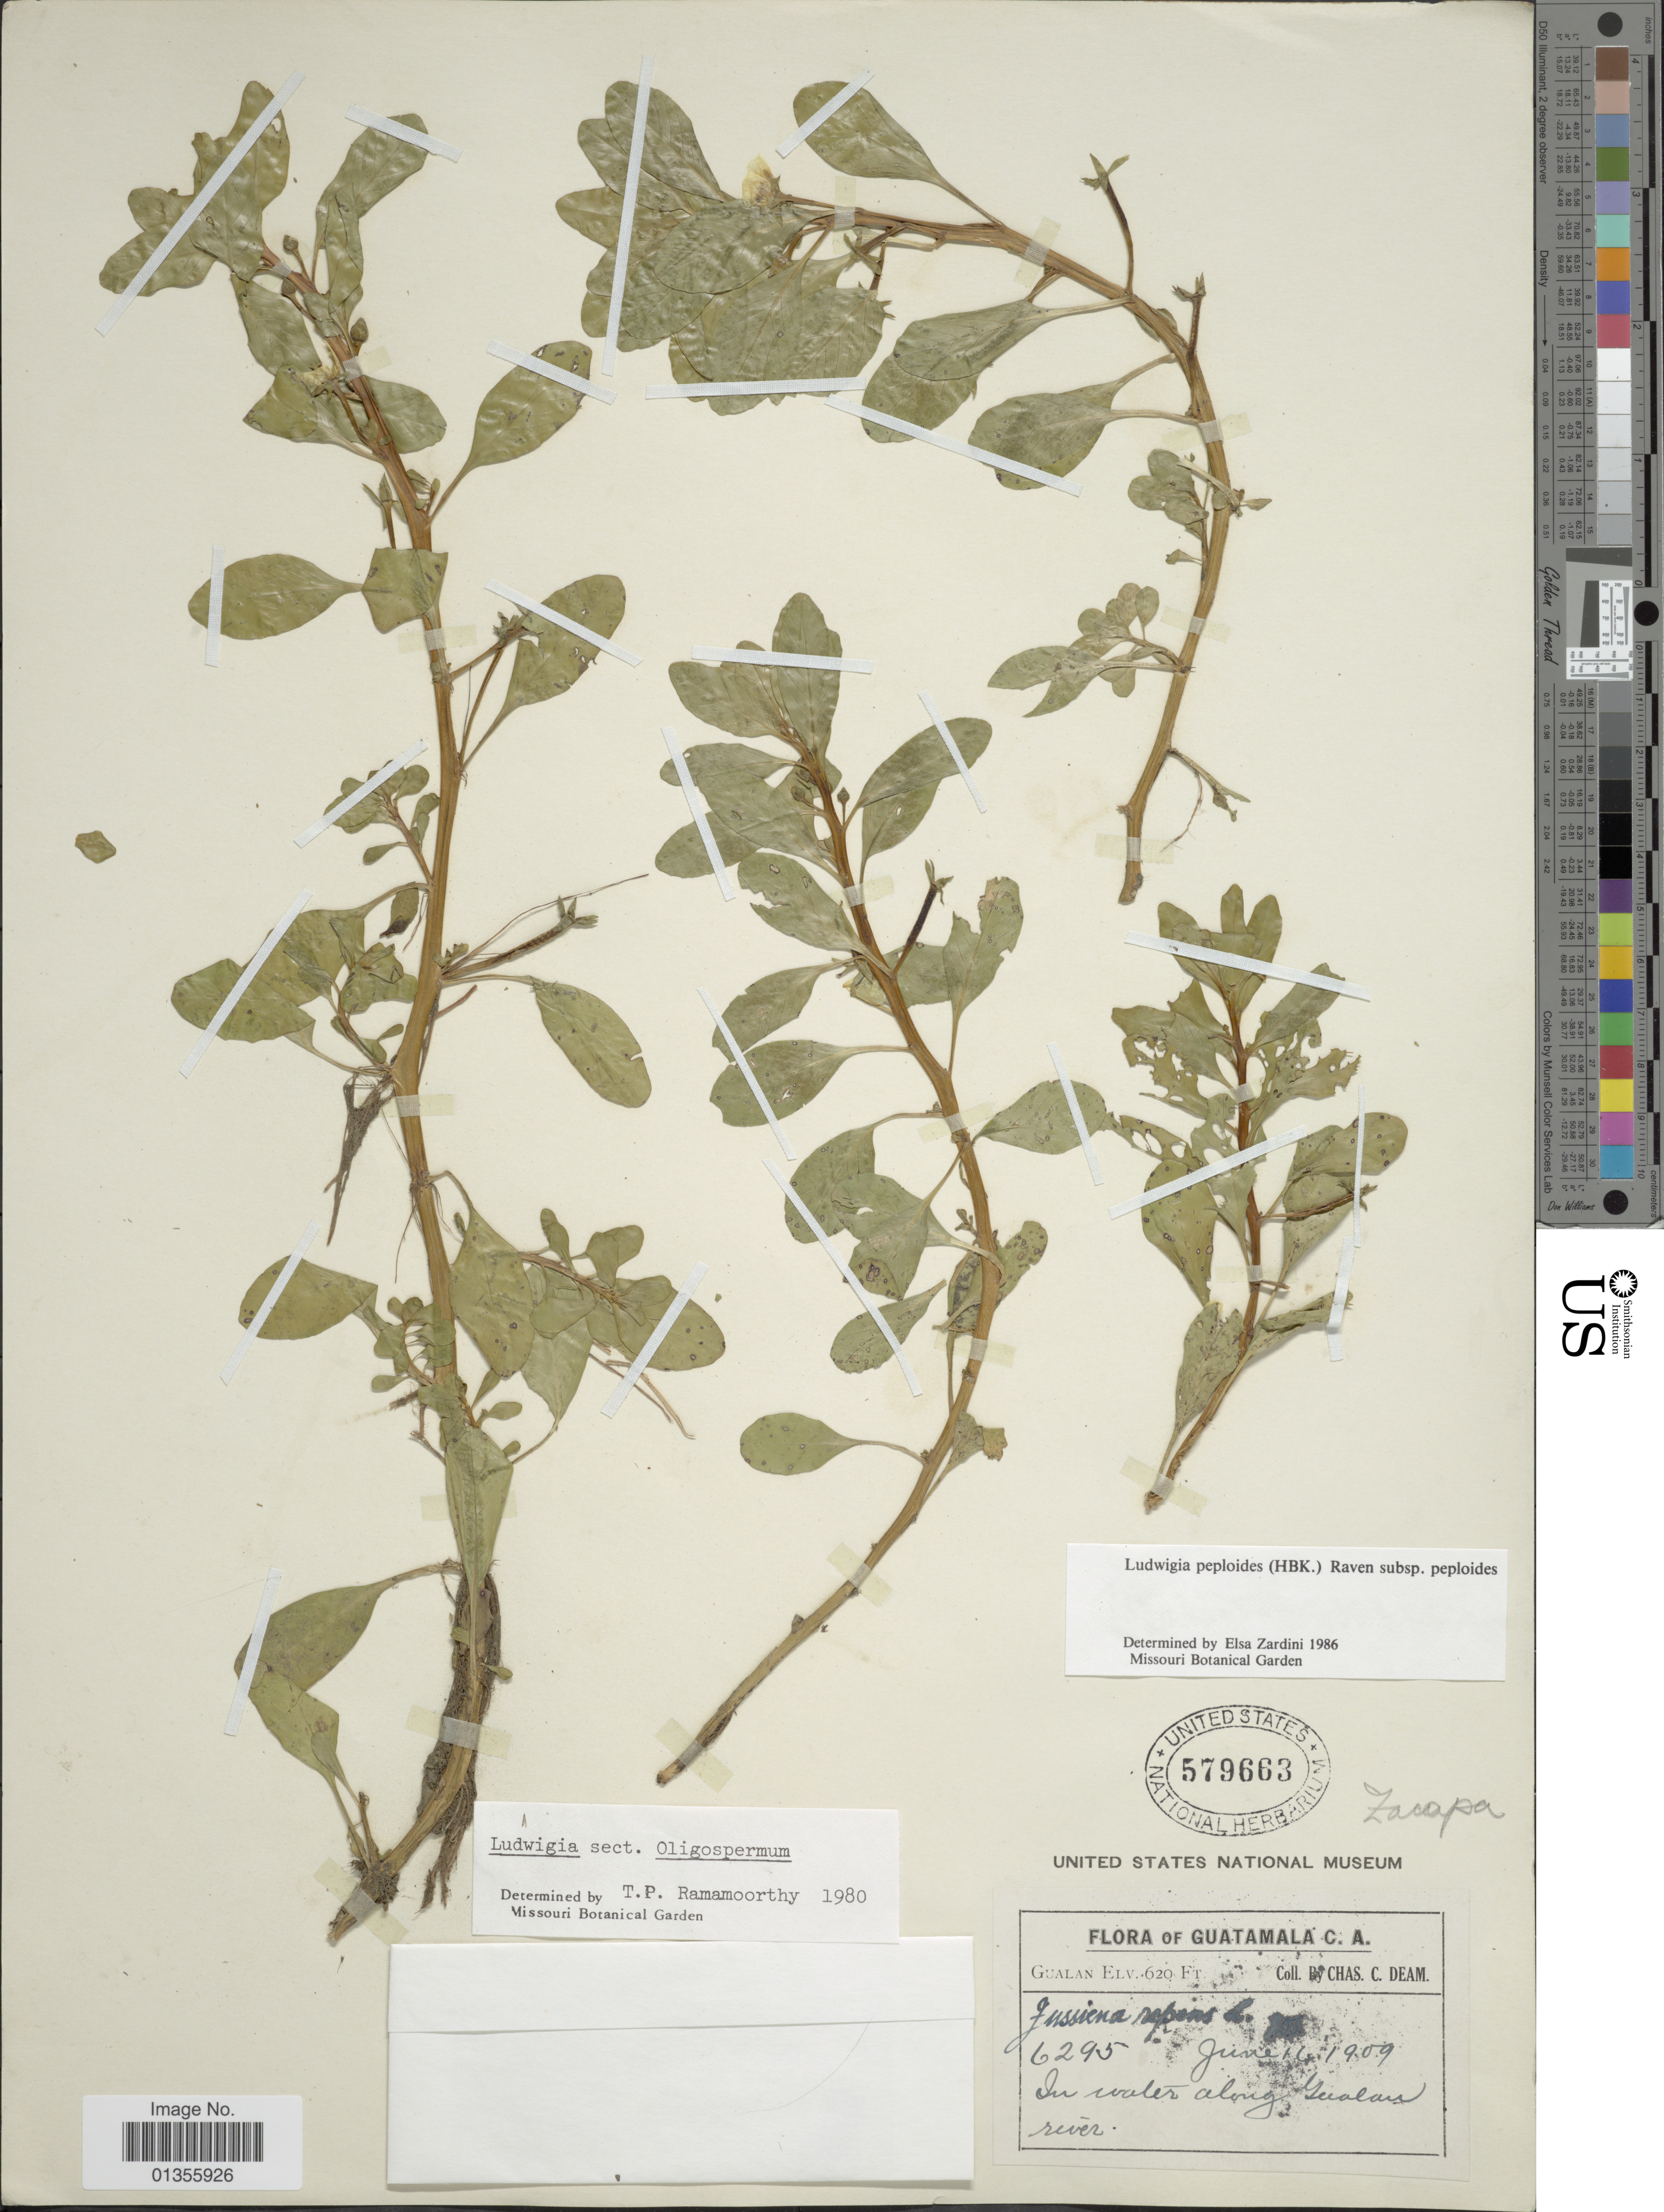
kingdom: Plantae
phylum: Tracheophyta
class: Magnoliopsida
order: Myrtales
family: Onagraceae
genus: Ludwigia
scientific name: Ludwigia peploides subsp. peploides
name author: (Kunth) P.H. Raven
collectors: C. C. Deam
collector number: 6295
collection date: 1909-06-16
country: Guatemala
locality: Gualan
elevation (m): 189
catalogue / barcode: US 579663